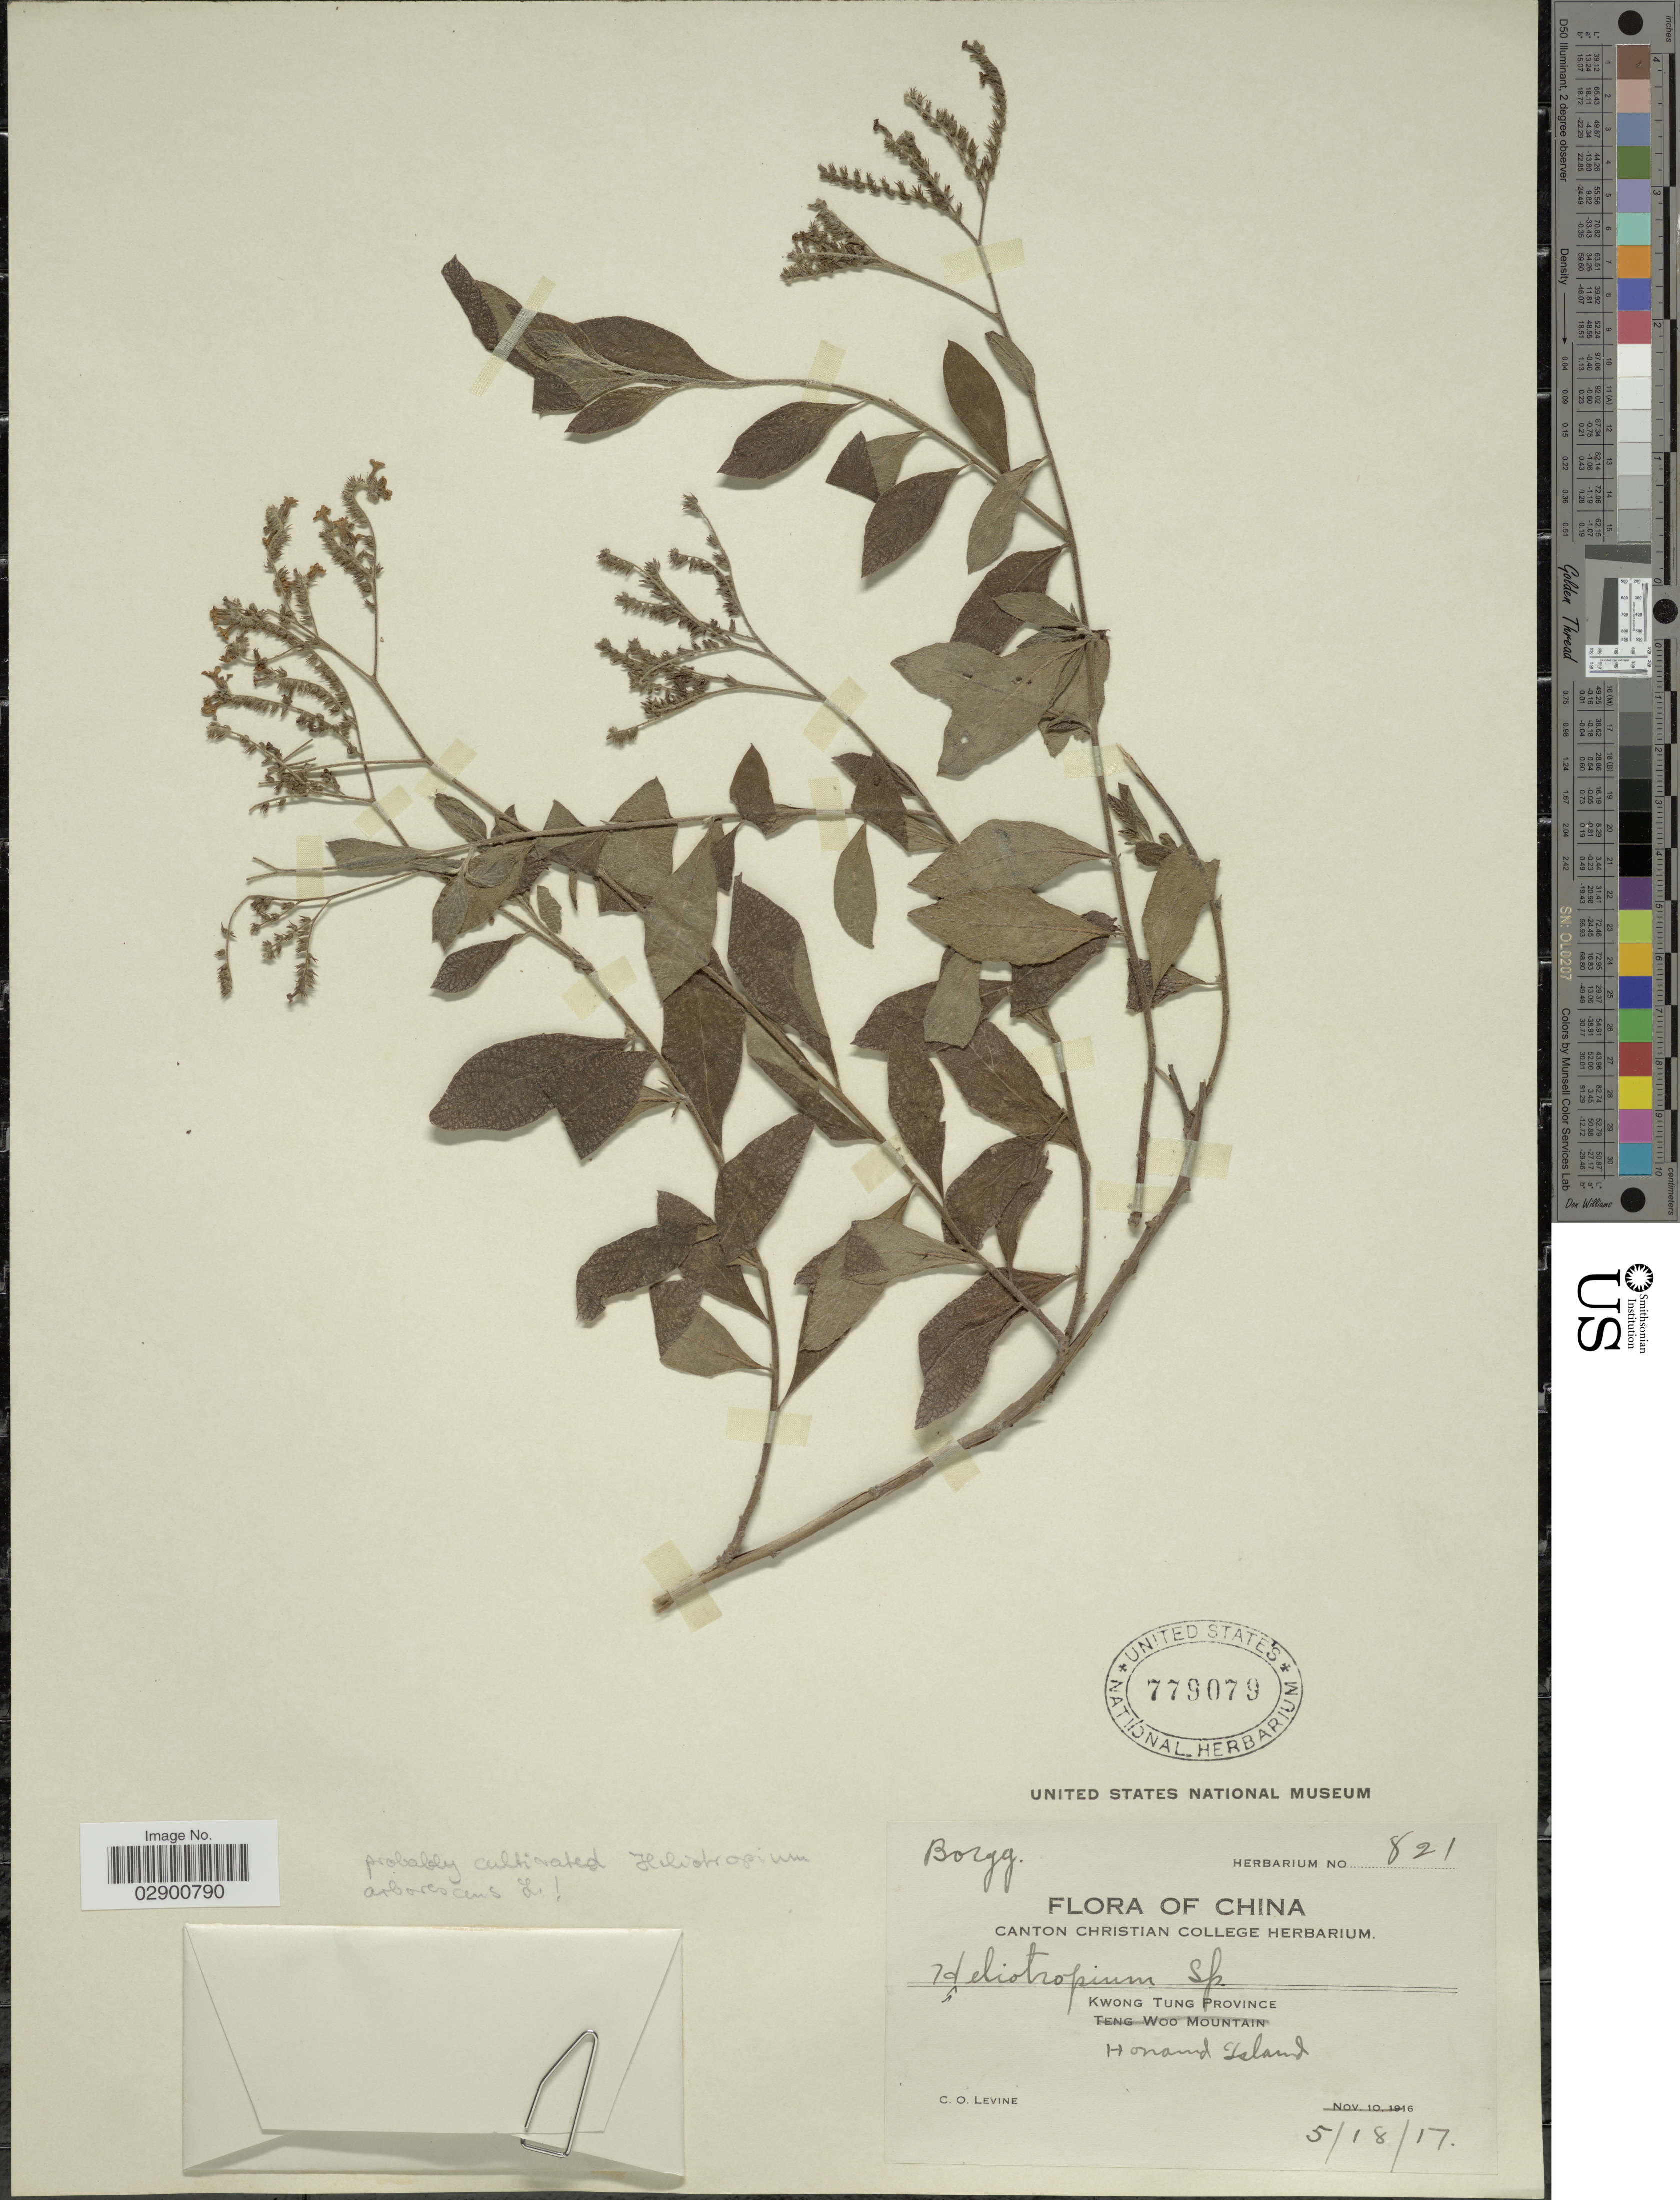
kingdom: Plantae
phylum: Tracheophyta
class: Magnoliopsida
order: Boraginales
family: Heliotropiaceae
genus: Heliotropium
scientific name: Heliotropium arborescens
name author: L.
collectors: C. O. Levine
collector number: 821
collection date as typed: Transcribed d/m/y: 18/5/17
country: China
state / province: Guangdong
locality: Kwong Tung Province. Honand Island.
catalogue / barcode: US 779079